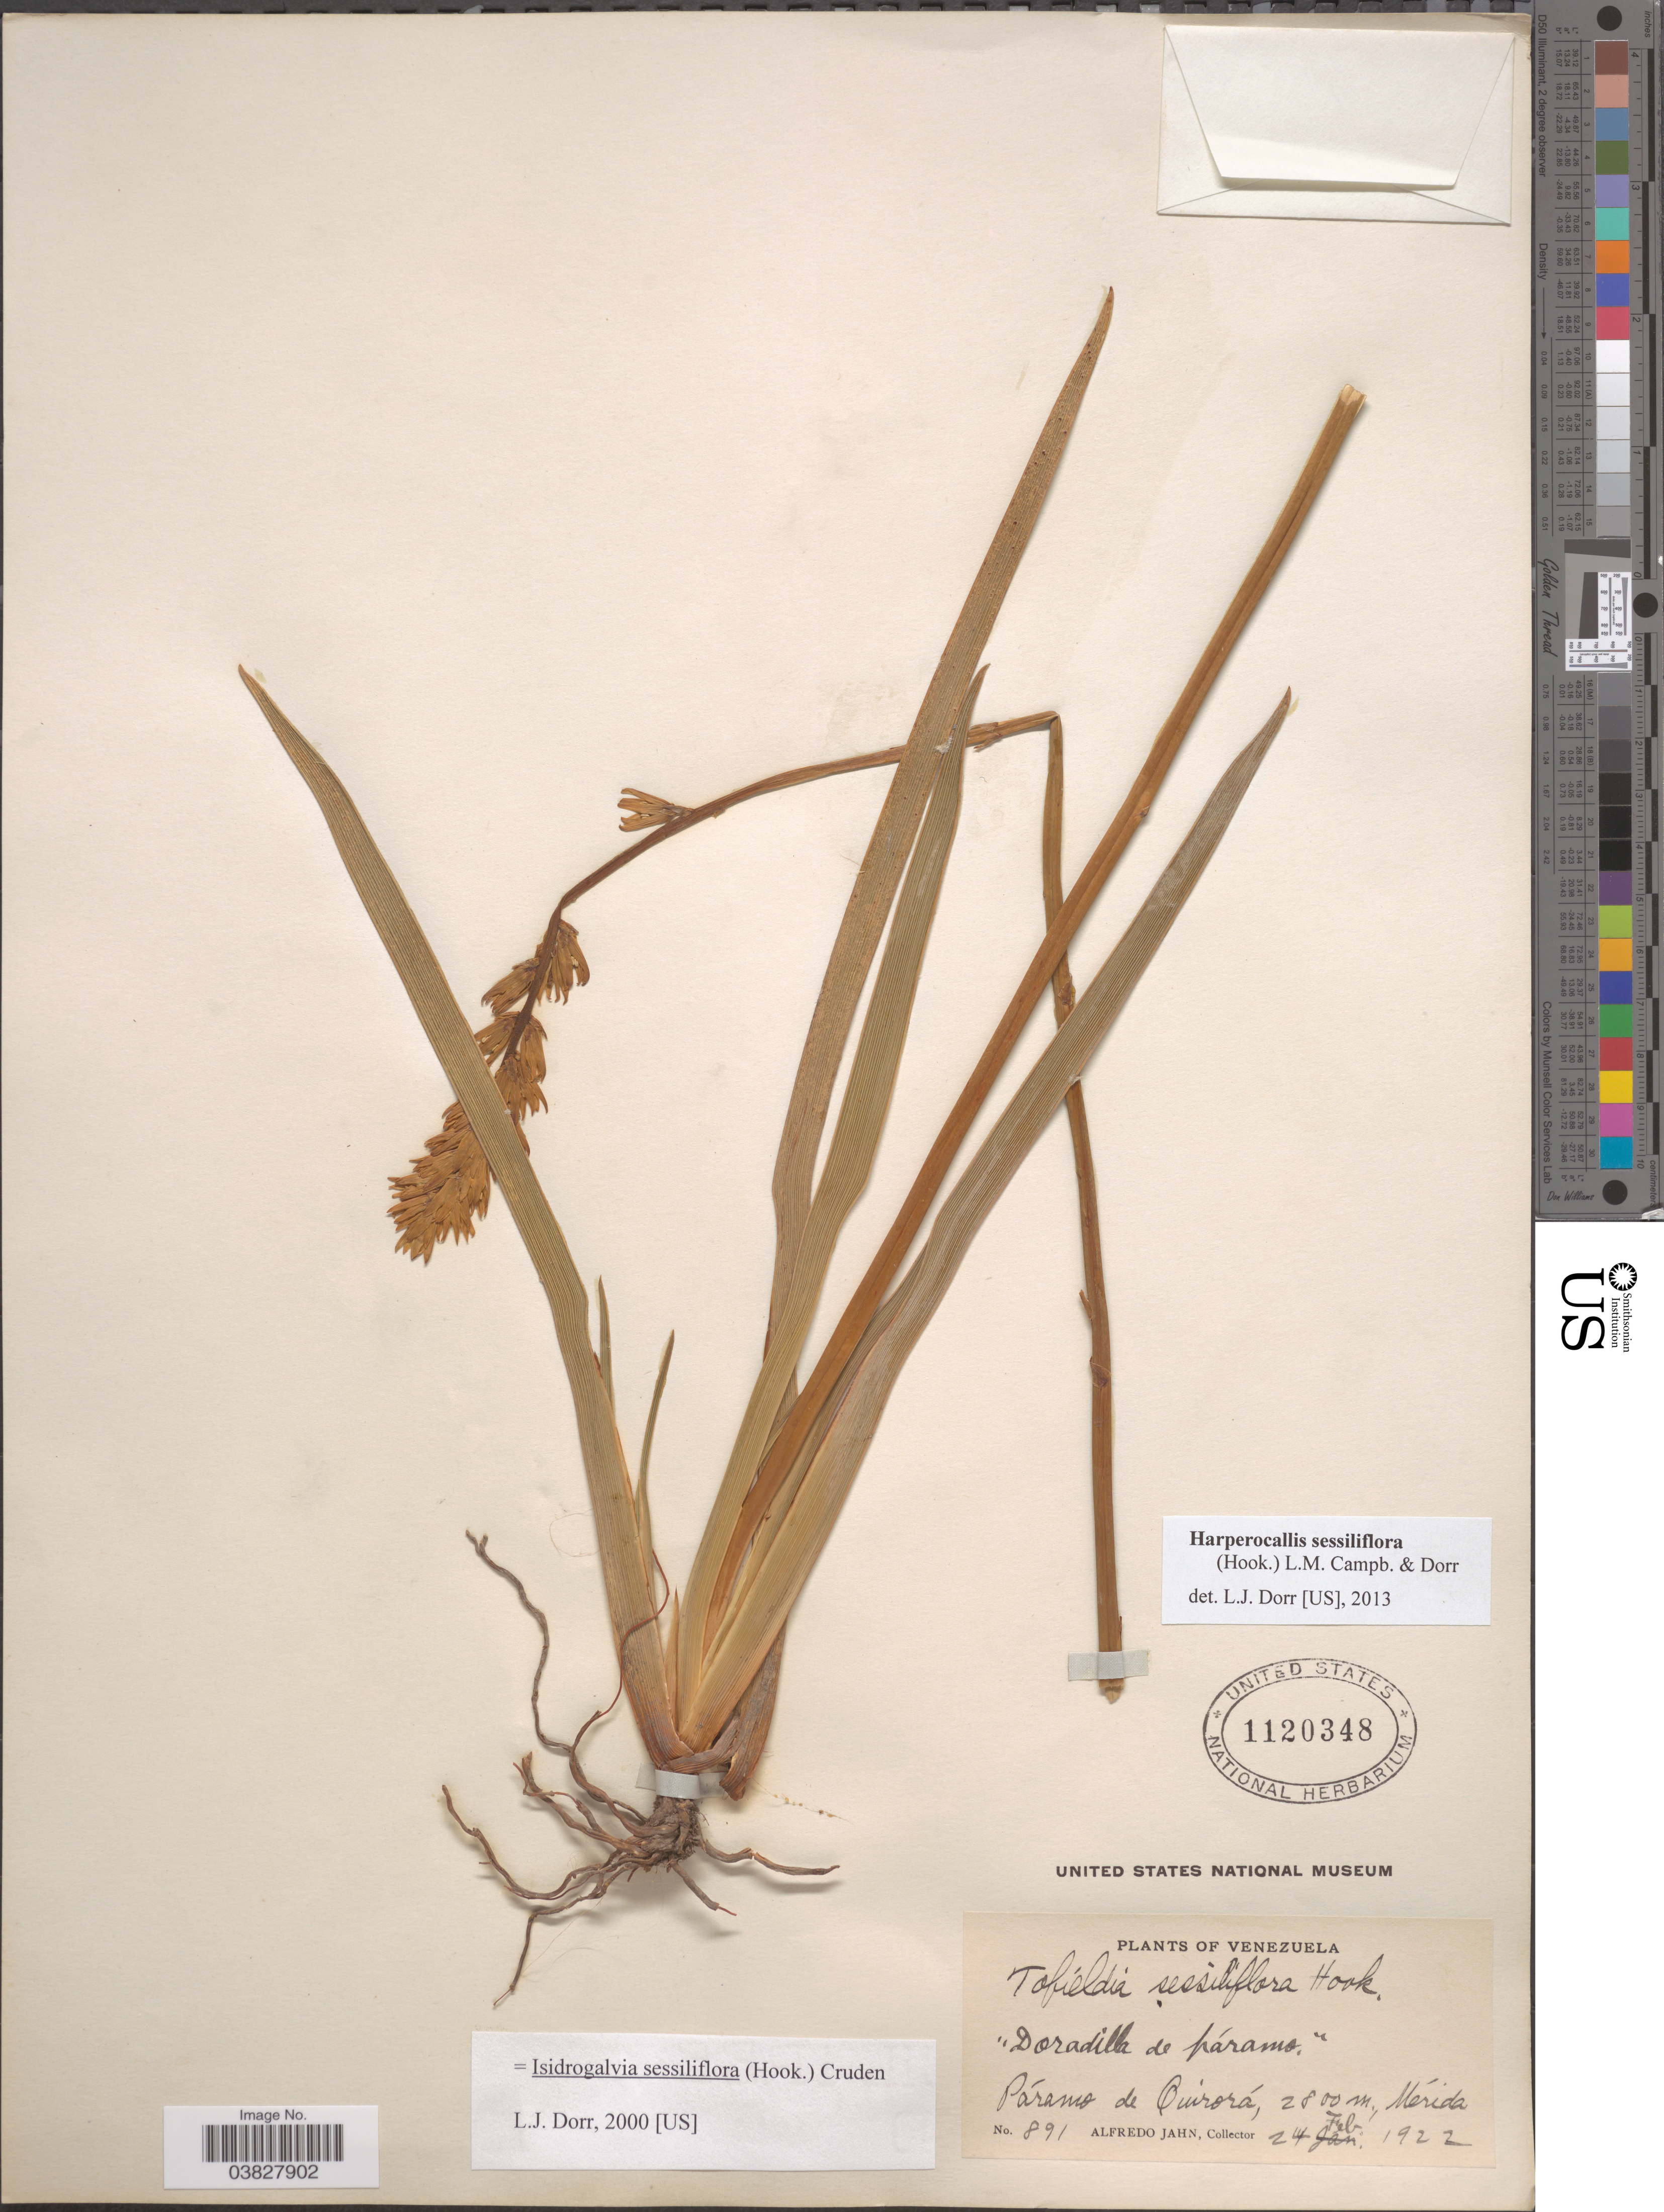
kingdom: Plantae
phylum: Tracheophyta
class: Liliopsida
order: Alismatales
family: Tofieldiaceae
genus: Harperocallis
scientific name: Harperocallis sessiliflora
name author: (Hook.) L.M. Campb. & Dorr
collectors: A. Jahn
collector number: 891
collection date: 1922-02-24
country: Venezuela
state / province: Merida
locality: Páramo de Quirorá.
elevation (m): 2800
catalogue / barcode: US 1120348